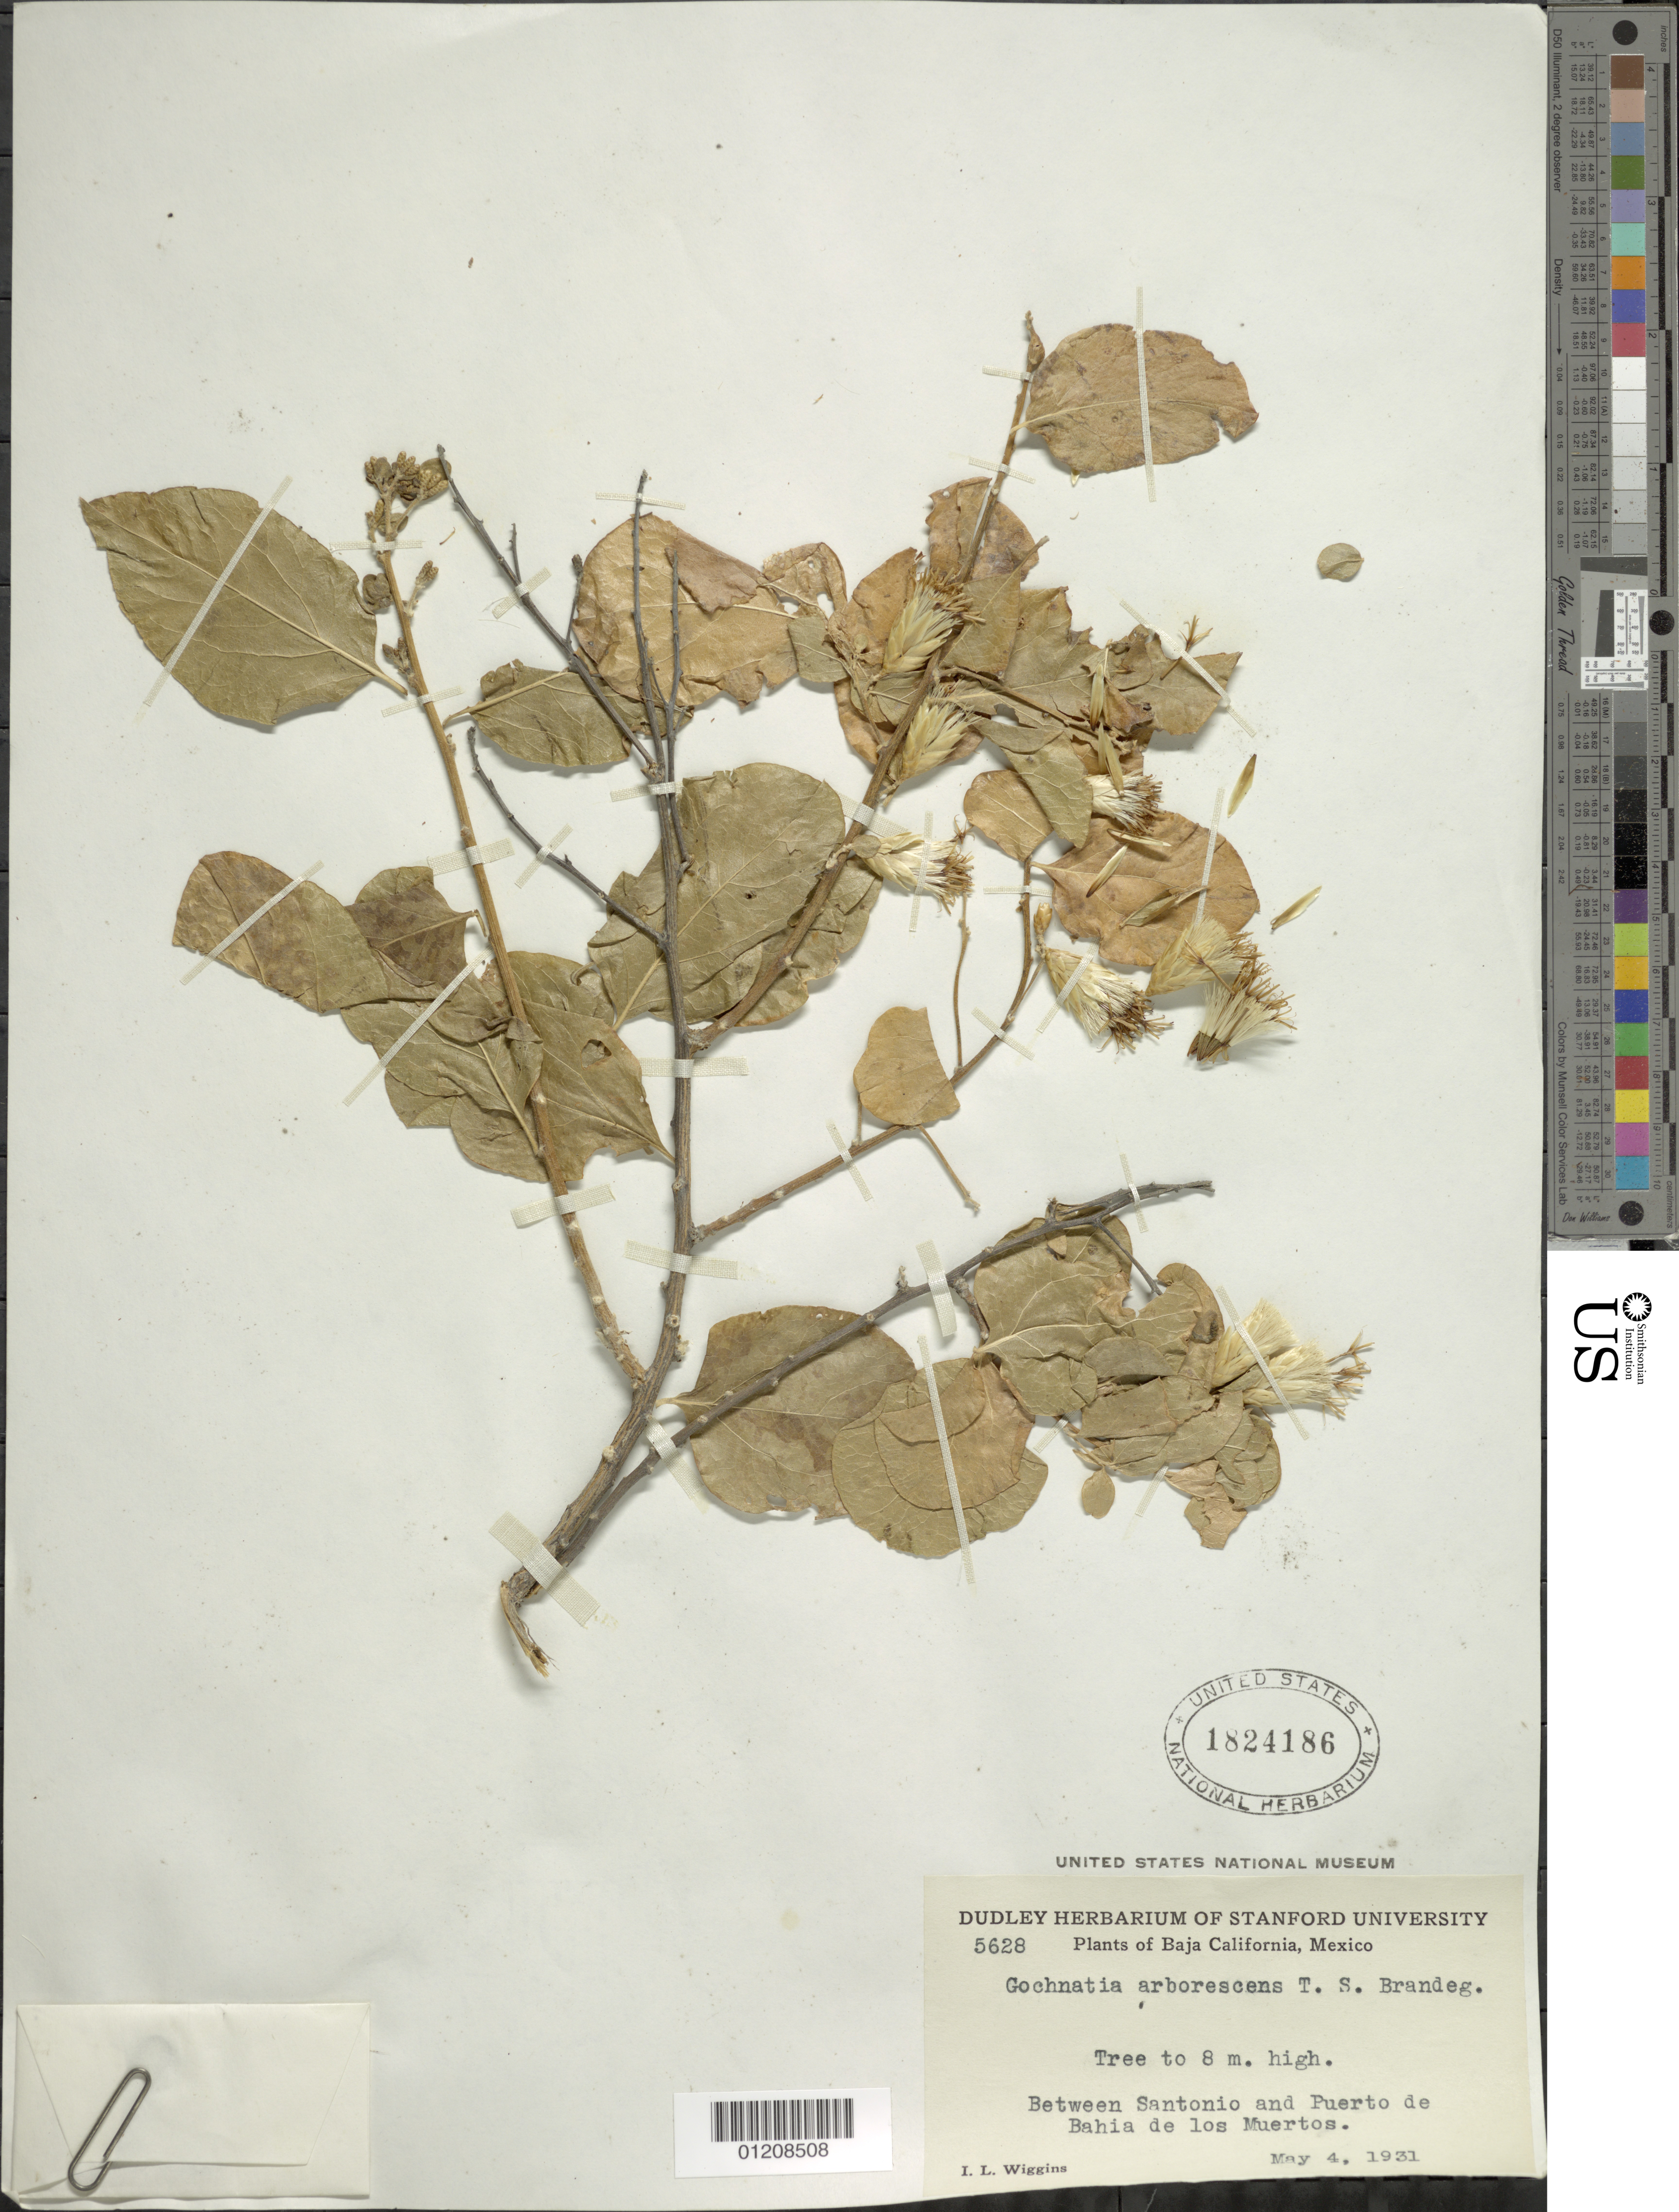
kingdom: Plantae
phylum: Tracheophyta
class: Magnoliopsida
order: Asterales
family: Asteraceae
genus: Gochnatia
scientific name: Gochnatia arborescens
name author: Brandegee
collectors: I. L. Wiggins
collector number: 5628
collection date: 1931-05-04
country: Mexico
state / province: Baja California Sur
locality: Baja California; Between Santonio and Puertos de Bahia de los Muertos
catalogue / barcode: US 1824186